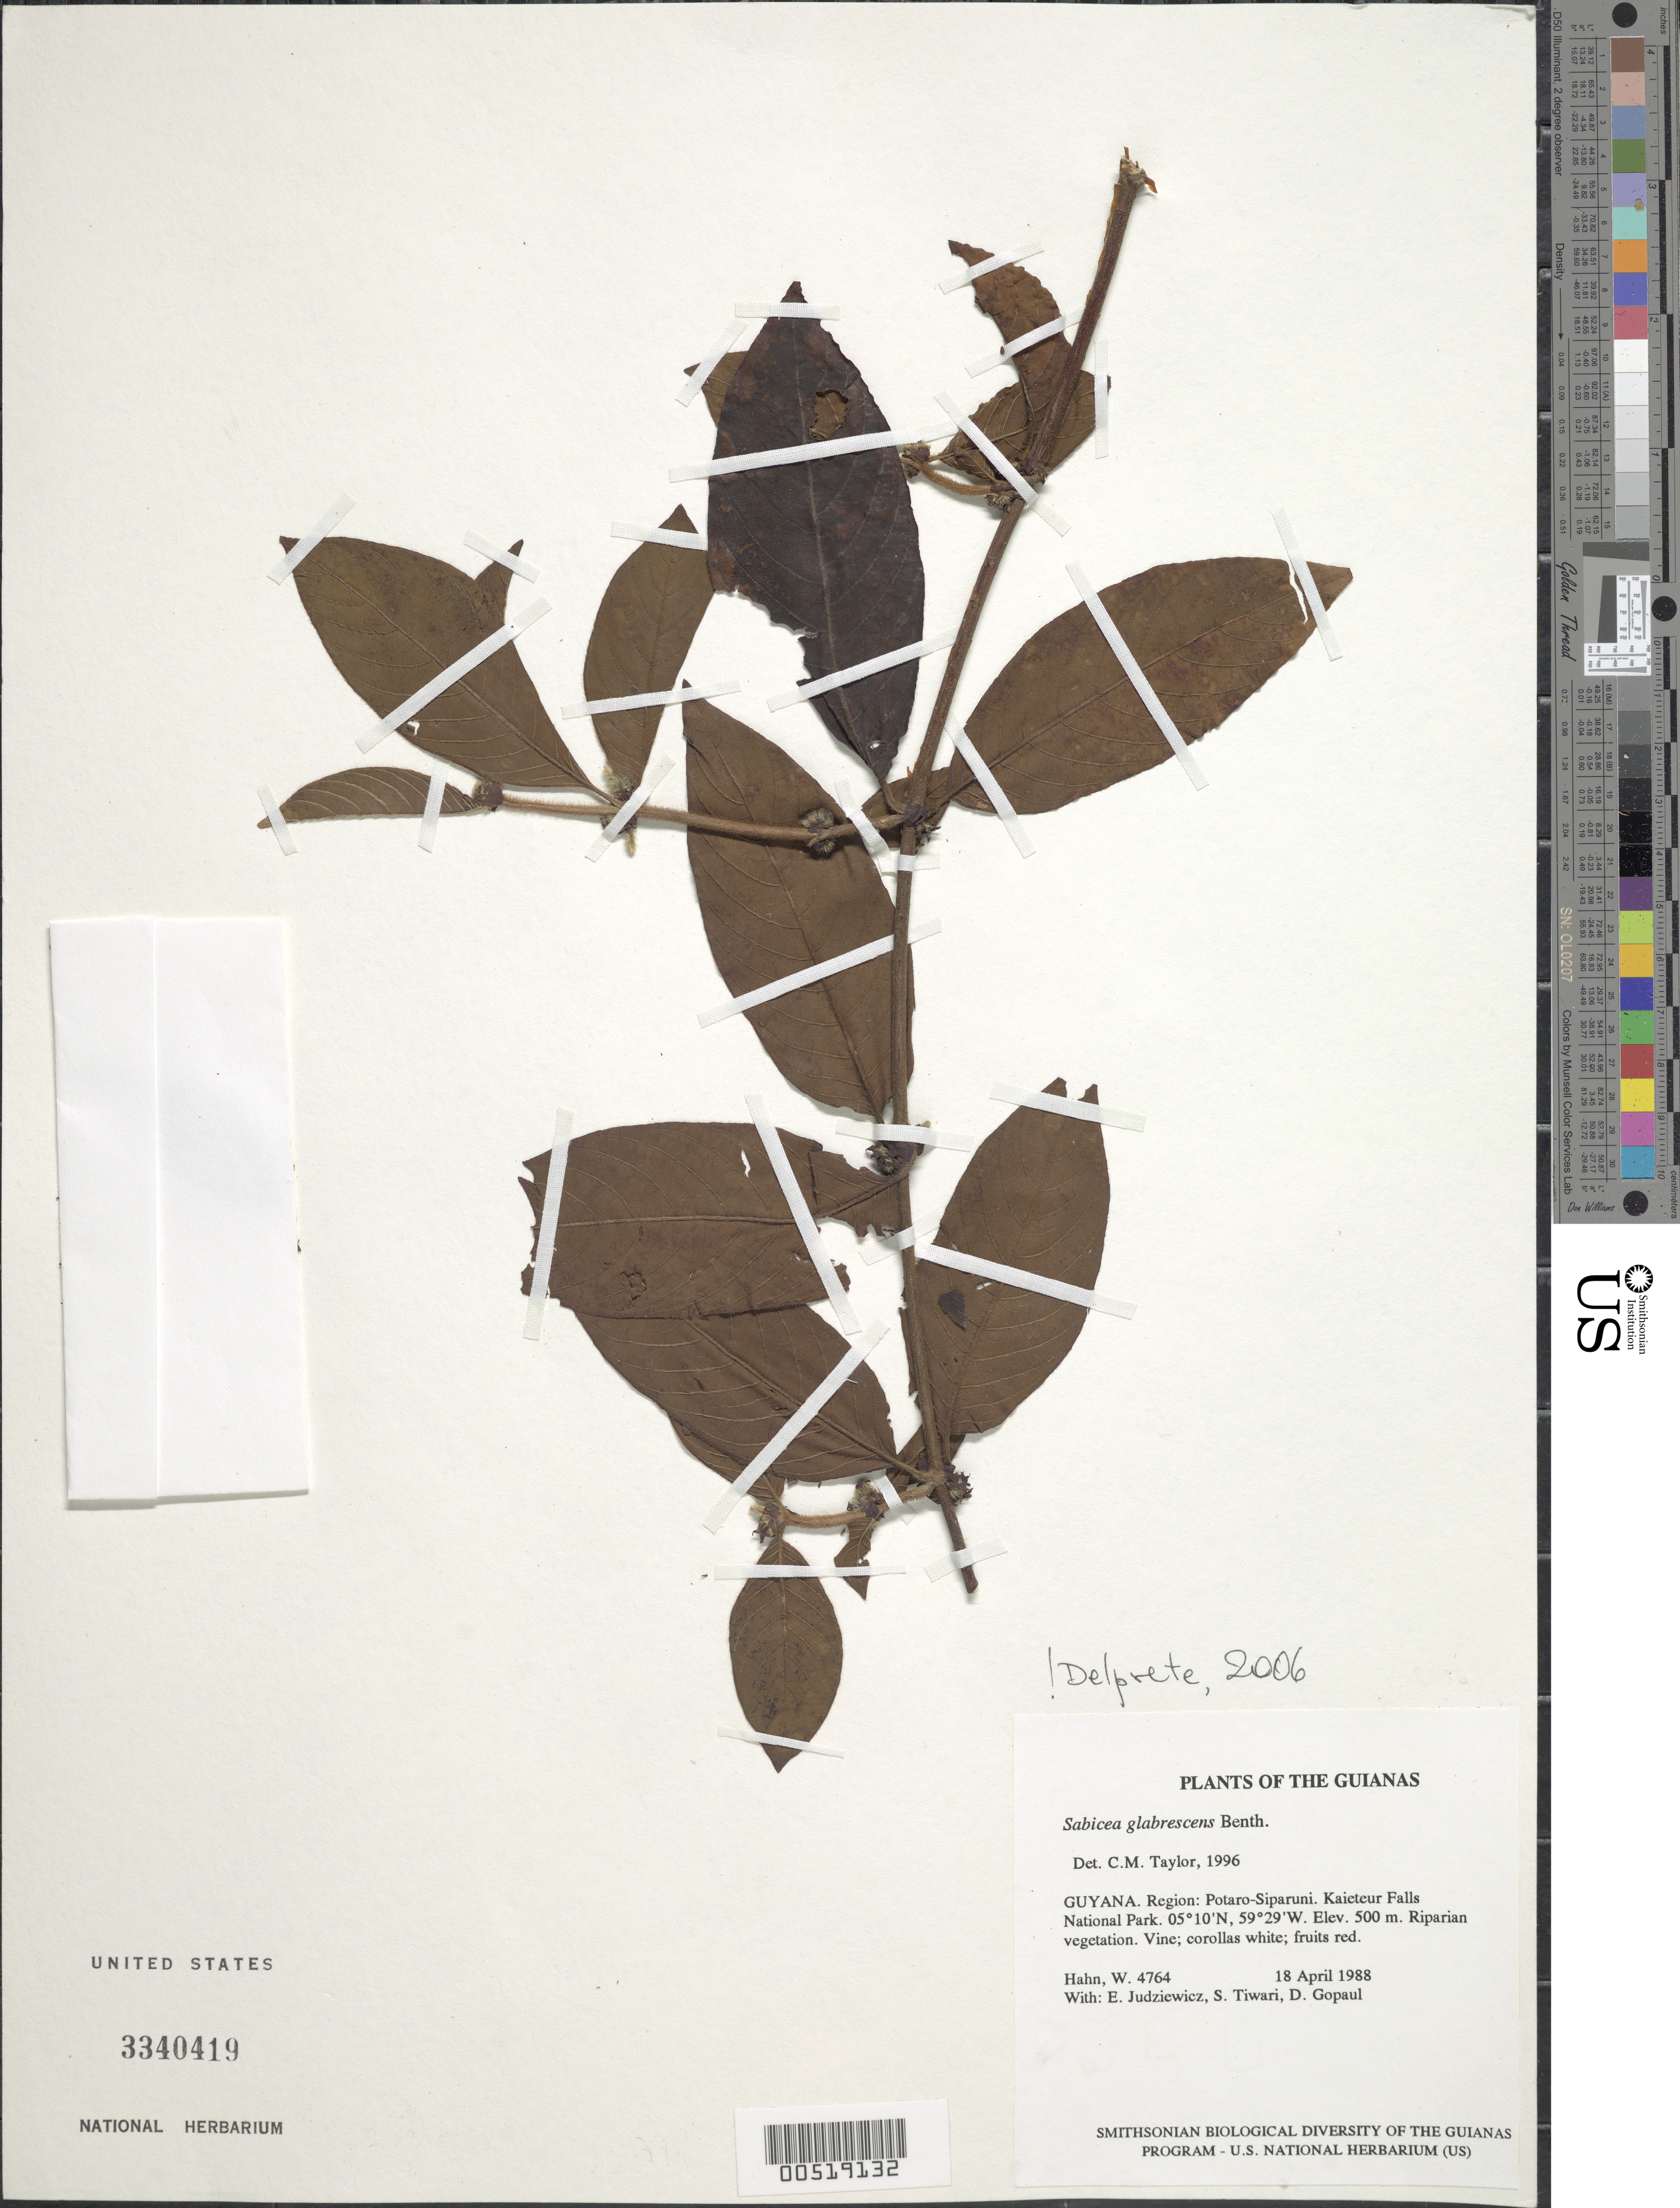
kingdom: Plantae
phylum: Tracheophyta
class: Magnoliopsida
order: Gentianales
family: Rubiaceae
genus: Sabicea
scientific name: Sabicea glabrescens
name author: Benth.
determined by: Delprete, P. G., Herb. de Guyane Cay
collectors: W. Hahn, E. J. Judziewicz, S. Tiwari & D. Gopaul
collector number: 4764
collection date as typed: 18 April 1988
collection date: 1988-04-18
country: Guyana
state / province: Potaro-Siparuni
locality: Kaieteur Falls National Park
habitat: Riparian vegetation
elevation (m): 500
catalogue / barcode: US 3340419